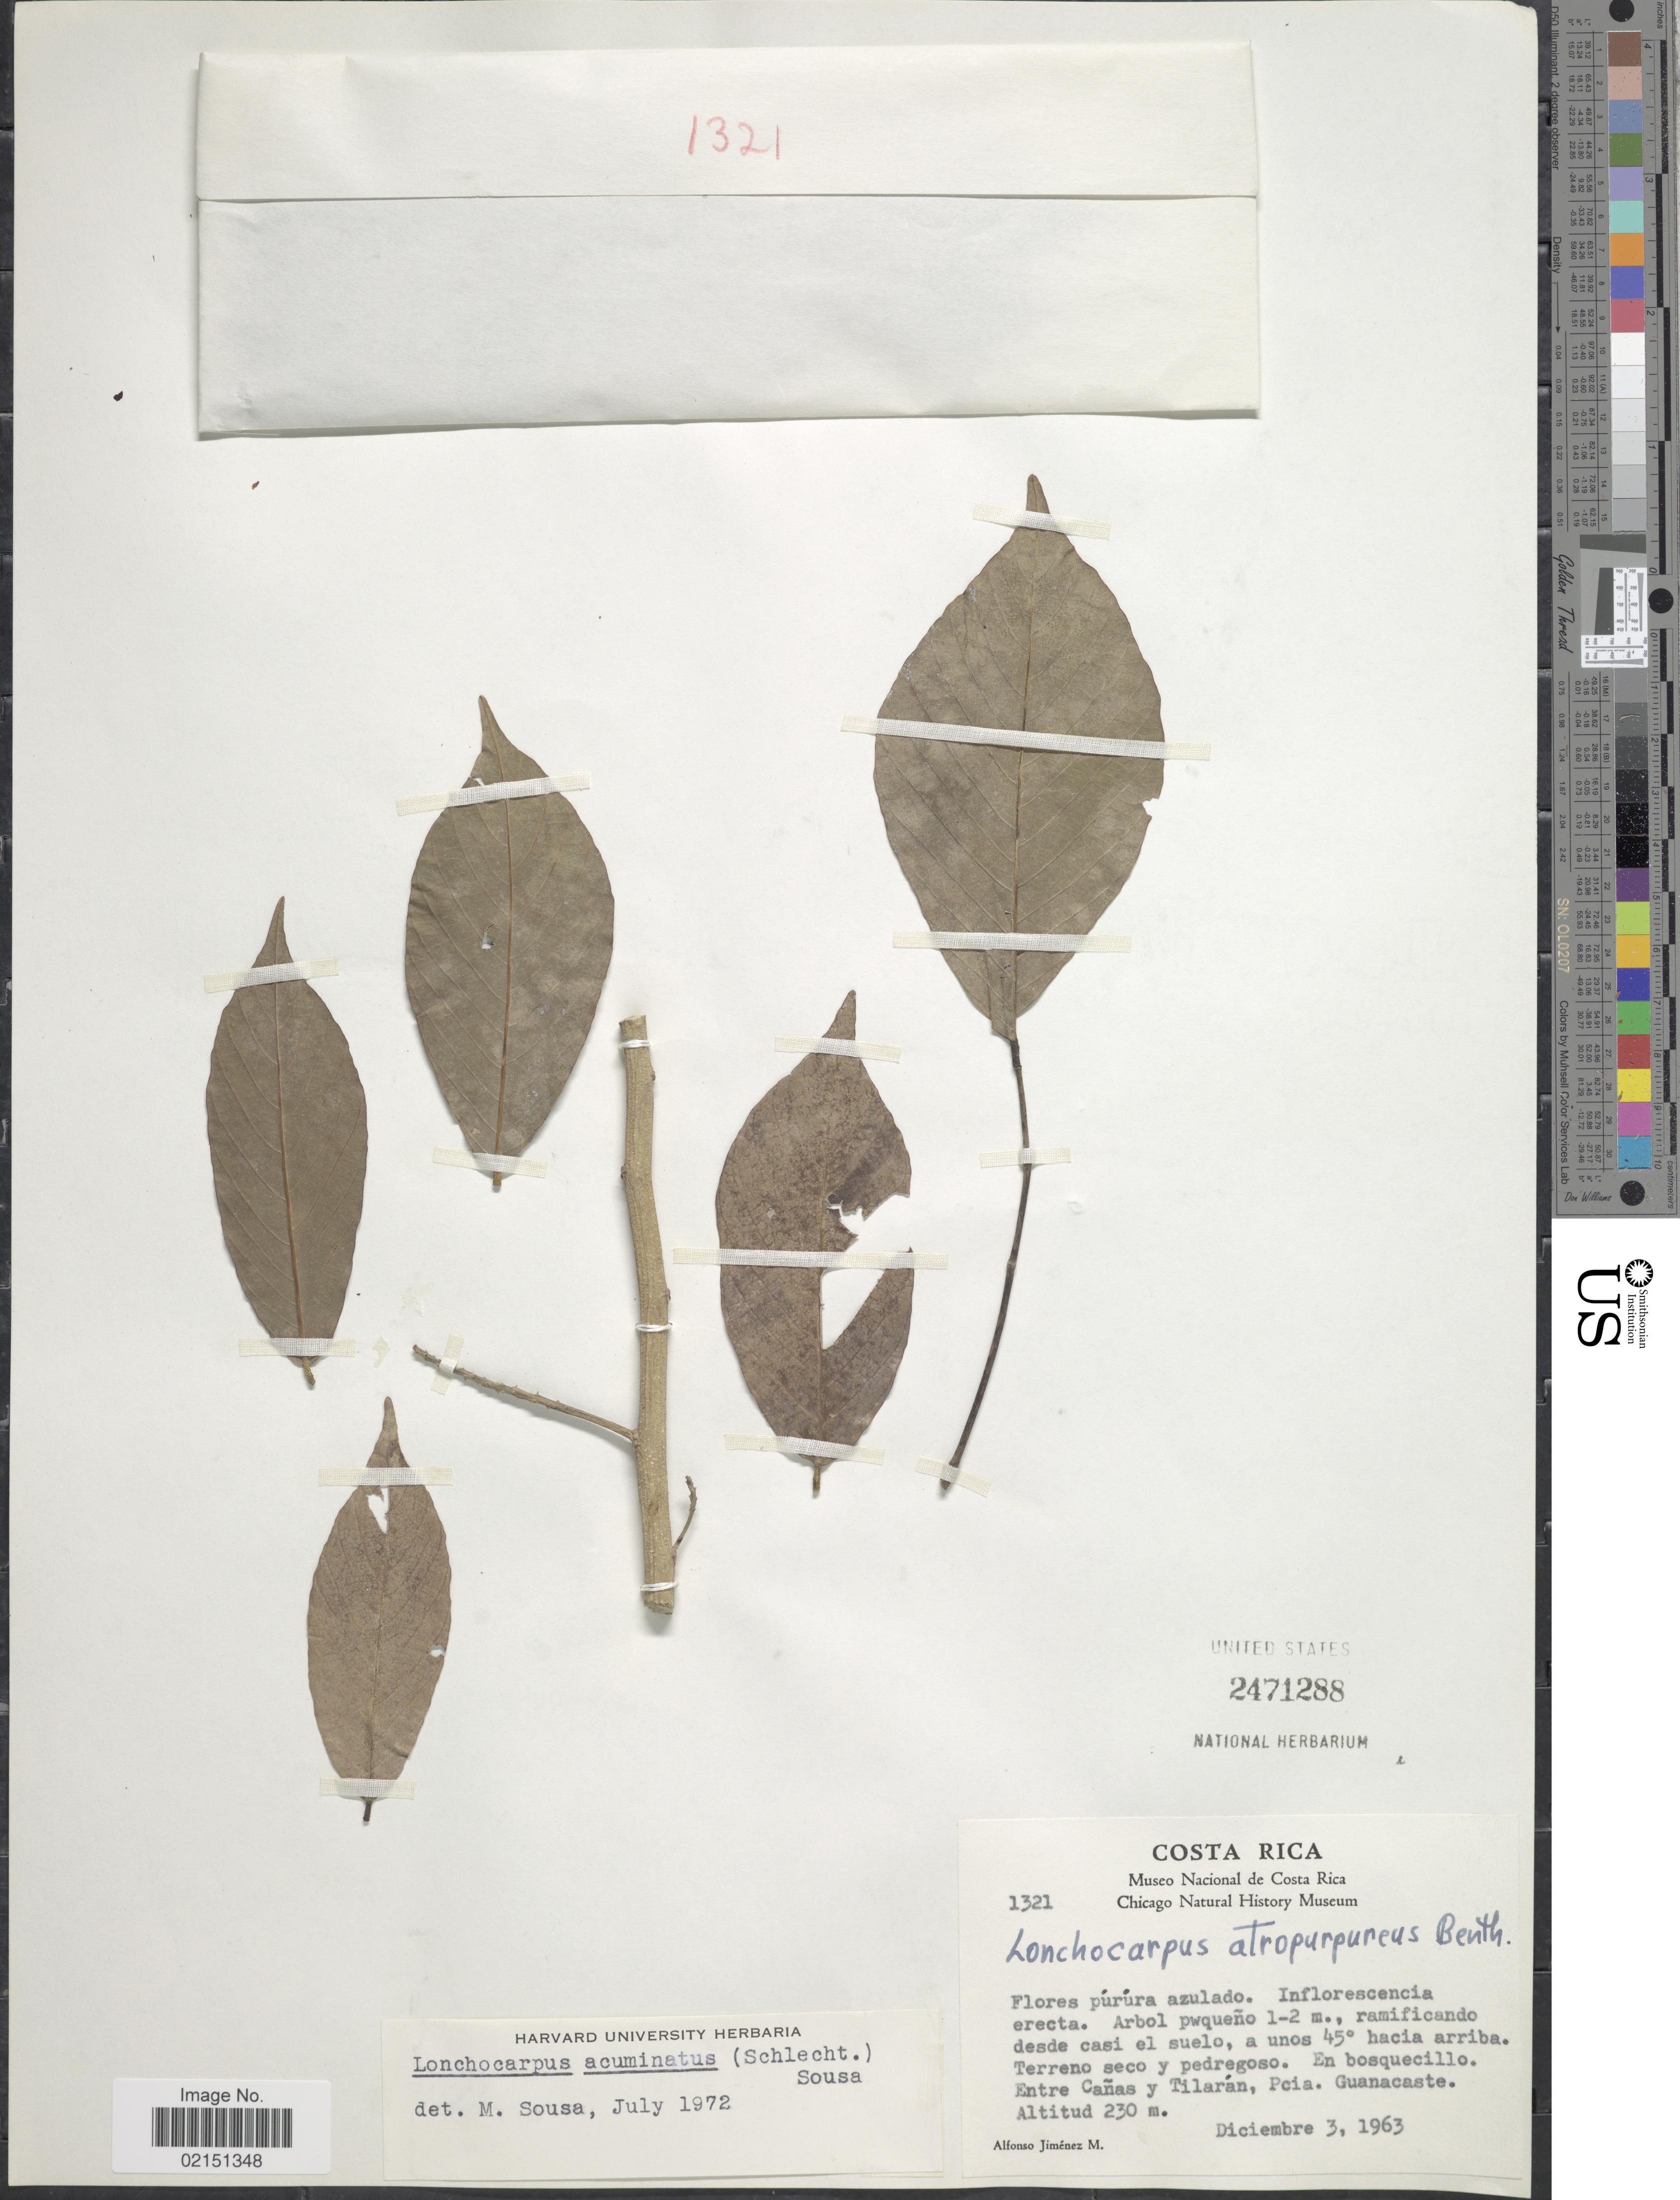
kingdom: Plantae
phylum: Tracheophyta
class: Magnoliopsida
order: Fabales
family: Fabaceae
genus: Lonchocarpus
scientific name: Lonchocarpus acuminatus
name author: (Schltdl.) M. Sousa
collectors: A. Jimenez M.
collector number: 1321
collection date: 1963-12-03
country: Costa Rica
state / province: Guanacaste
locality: En bosquecillo, Entre Canas y Tilaran, Pcia. Guanacaste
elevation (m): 230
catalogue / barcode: US 2471288